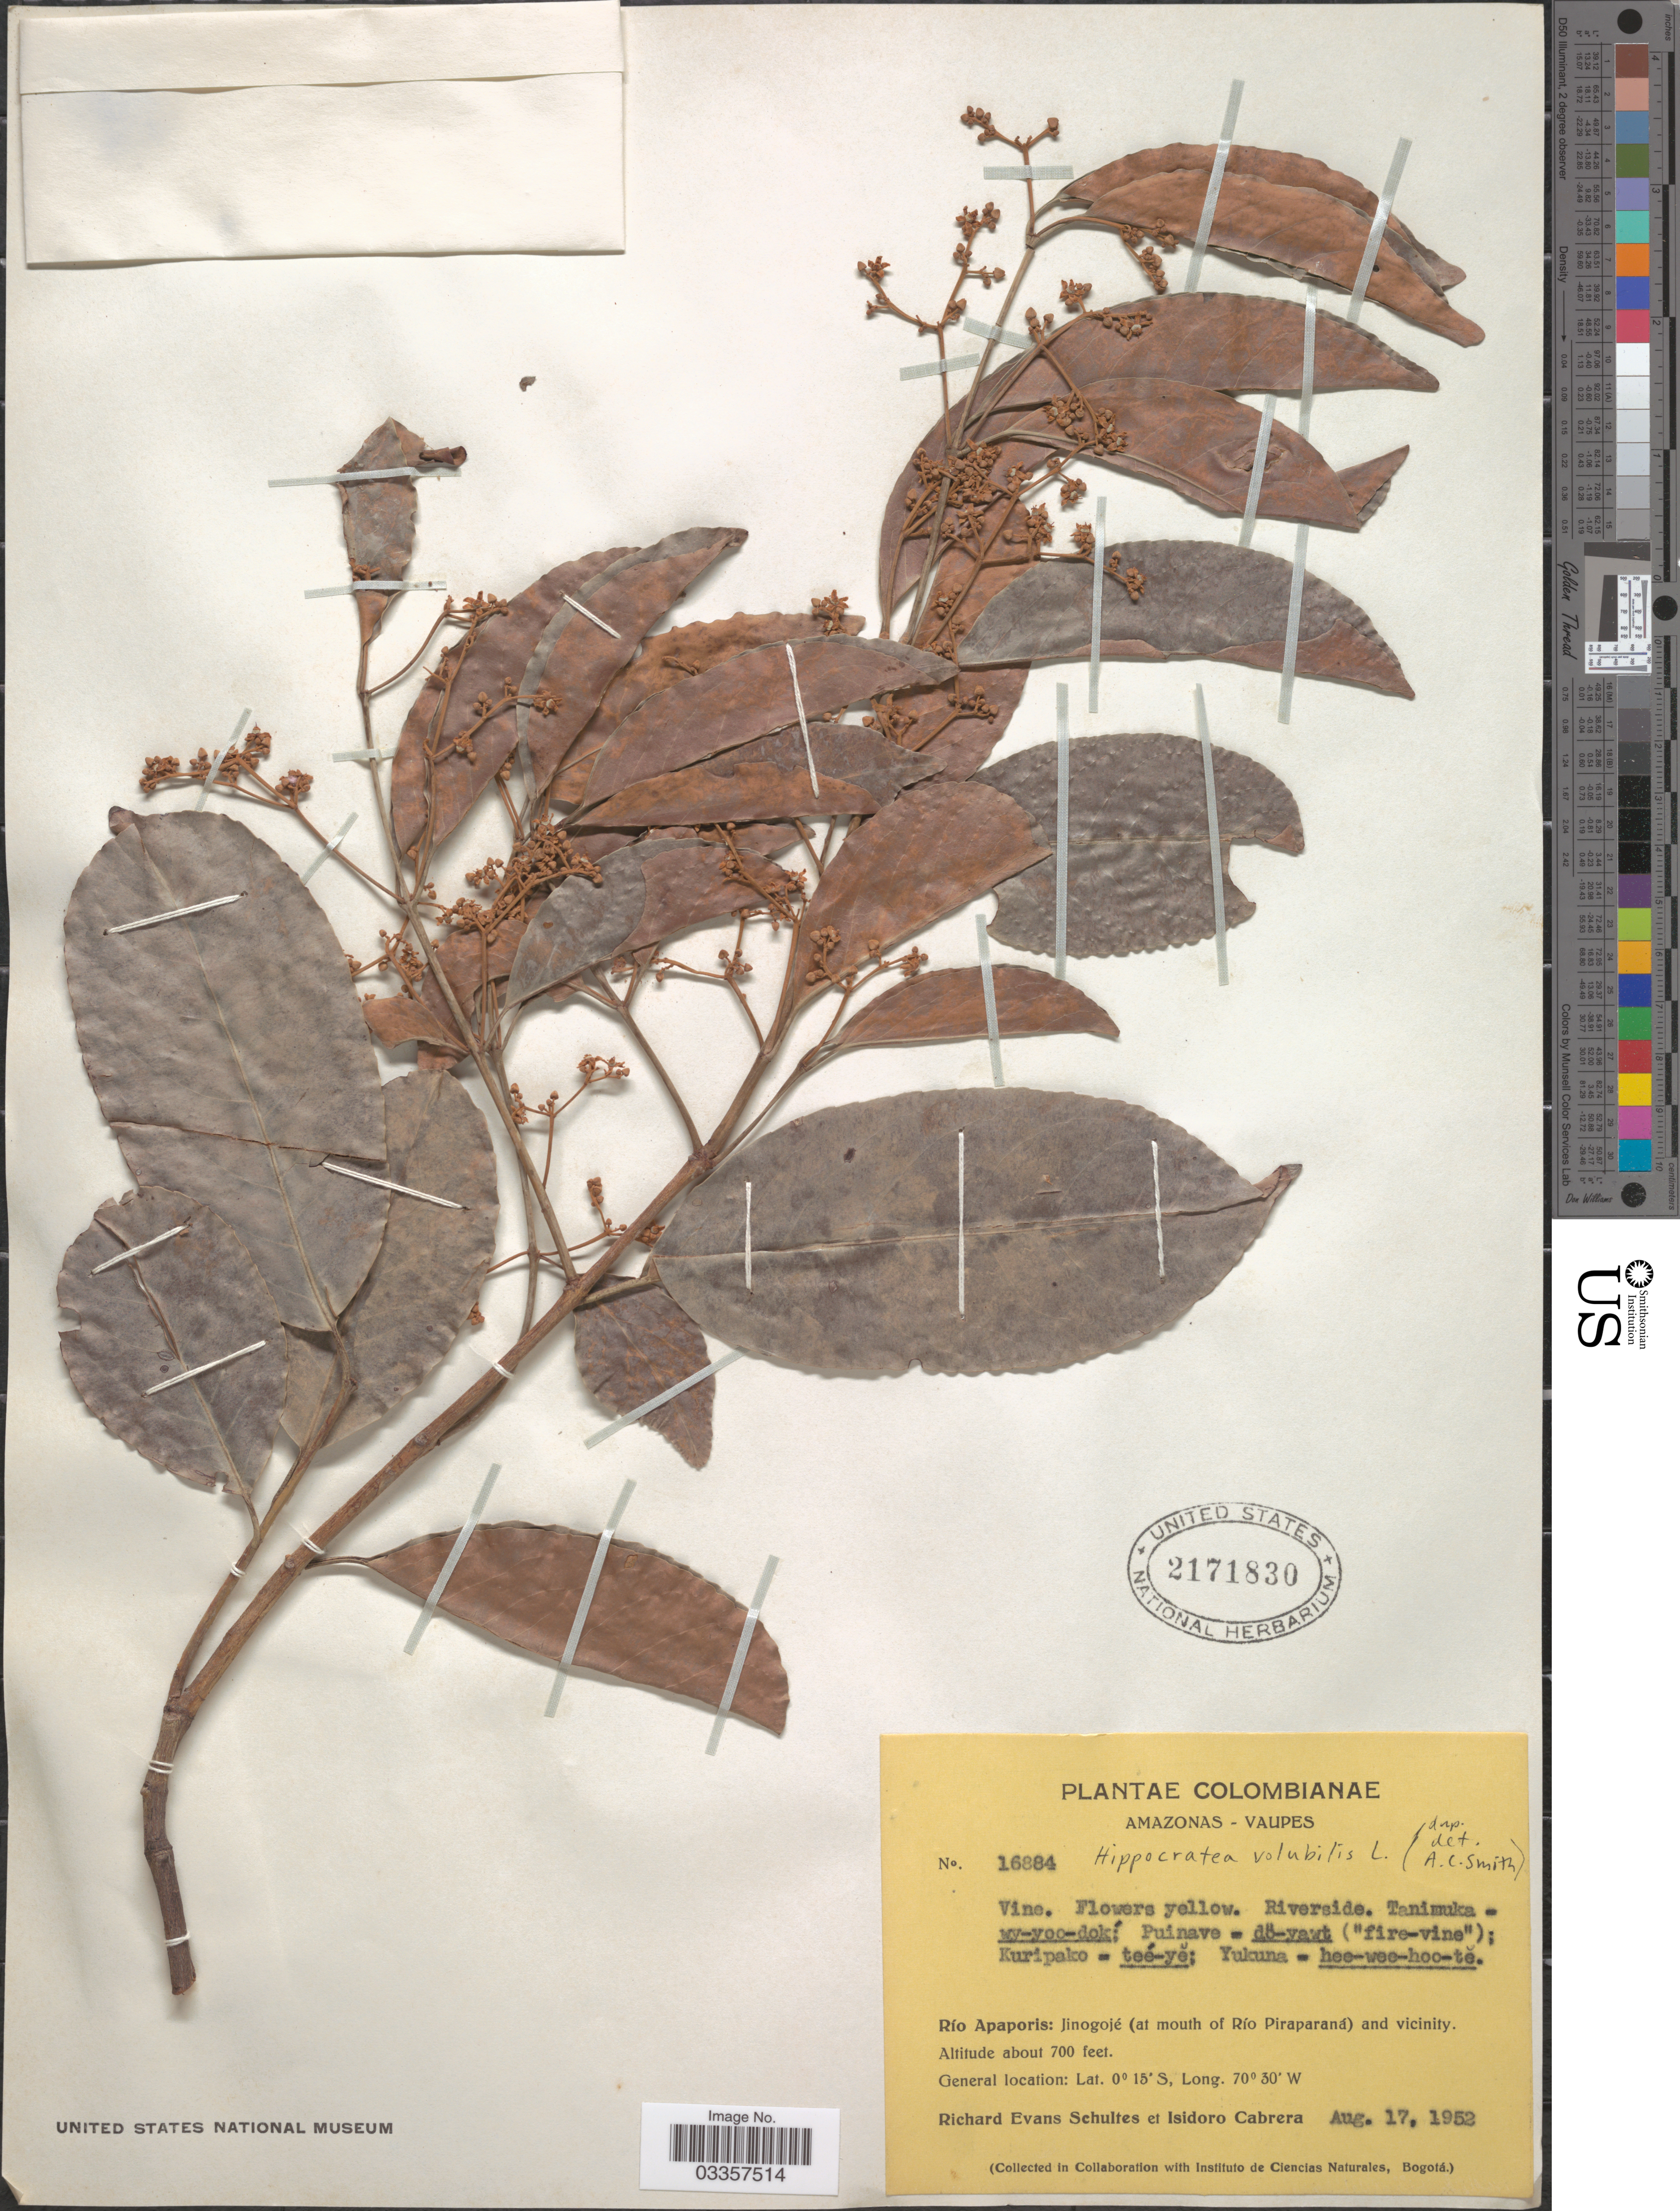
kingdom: Plantae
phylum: Tracheophyta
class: Magnoliopsida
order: Celastrales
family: Celastraceae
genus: Hippocratea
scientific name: Hippocratea volubilis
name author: L.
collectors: R. E. Schultes & I. Cabrera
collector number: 16884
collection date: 1952-08-17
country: Colombia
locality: Amazonas - Vaupes. Río Apaporis: Jinogojé (at mouth of Río Piraparaná) and vicinity.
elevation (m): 213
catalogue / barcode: US 2171830